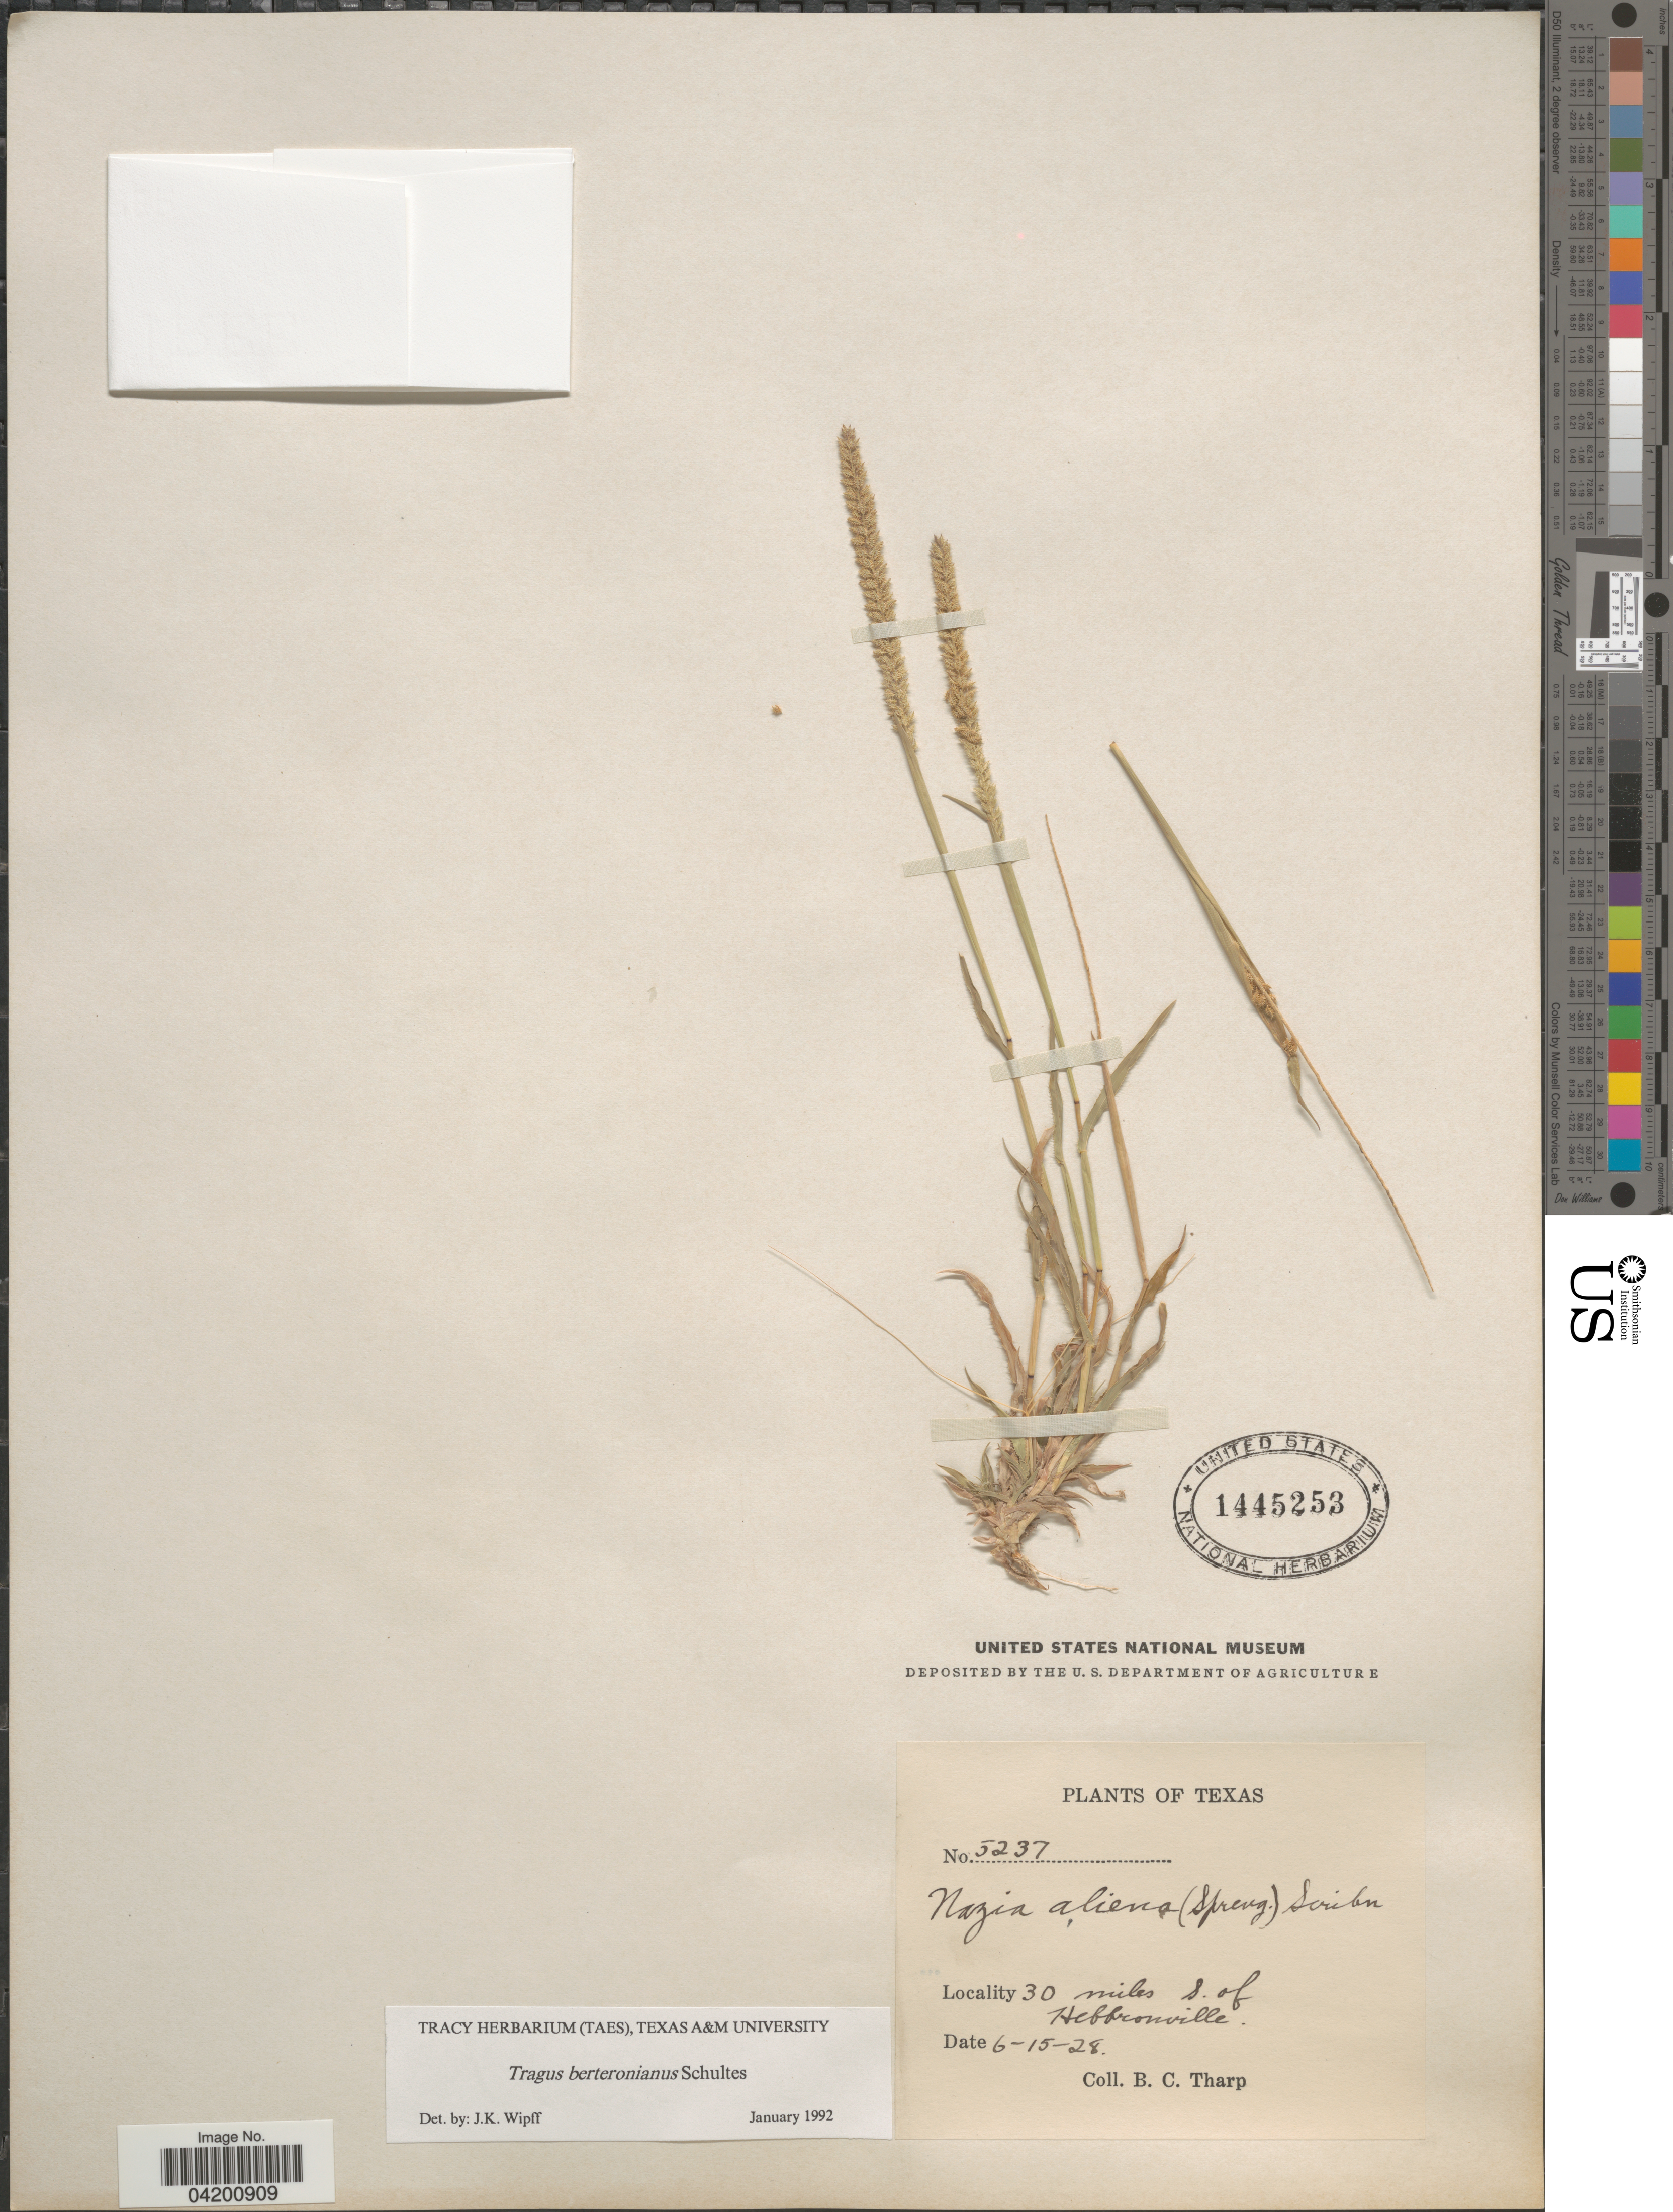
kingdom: Plantae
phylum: Tracheophyta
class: Liliopsida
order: Poales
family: Poaceae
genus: Tragus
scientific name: Tragus berteronianus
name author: Schult.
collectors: B. C. Tharp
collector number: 5237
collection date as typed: Transcribed d/m/y: 15/6/28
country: United States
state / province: Texas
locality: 30 miles S. of Hebbronville.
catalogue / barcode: US 1445253